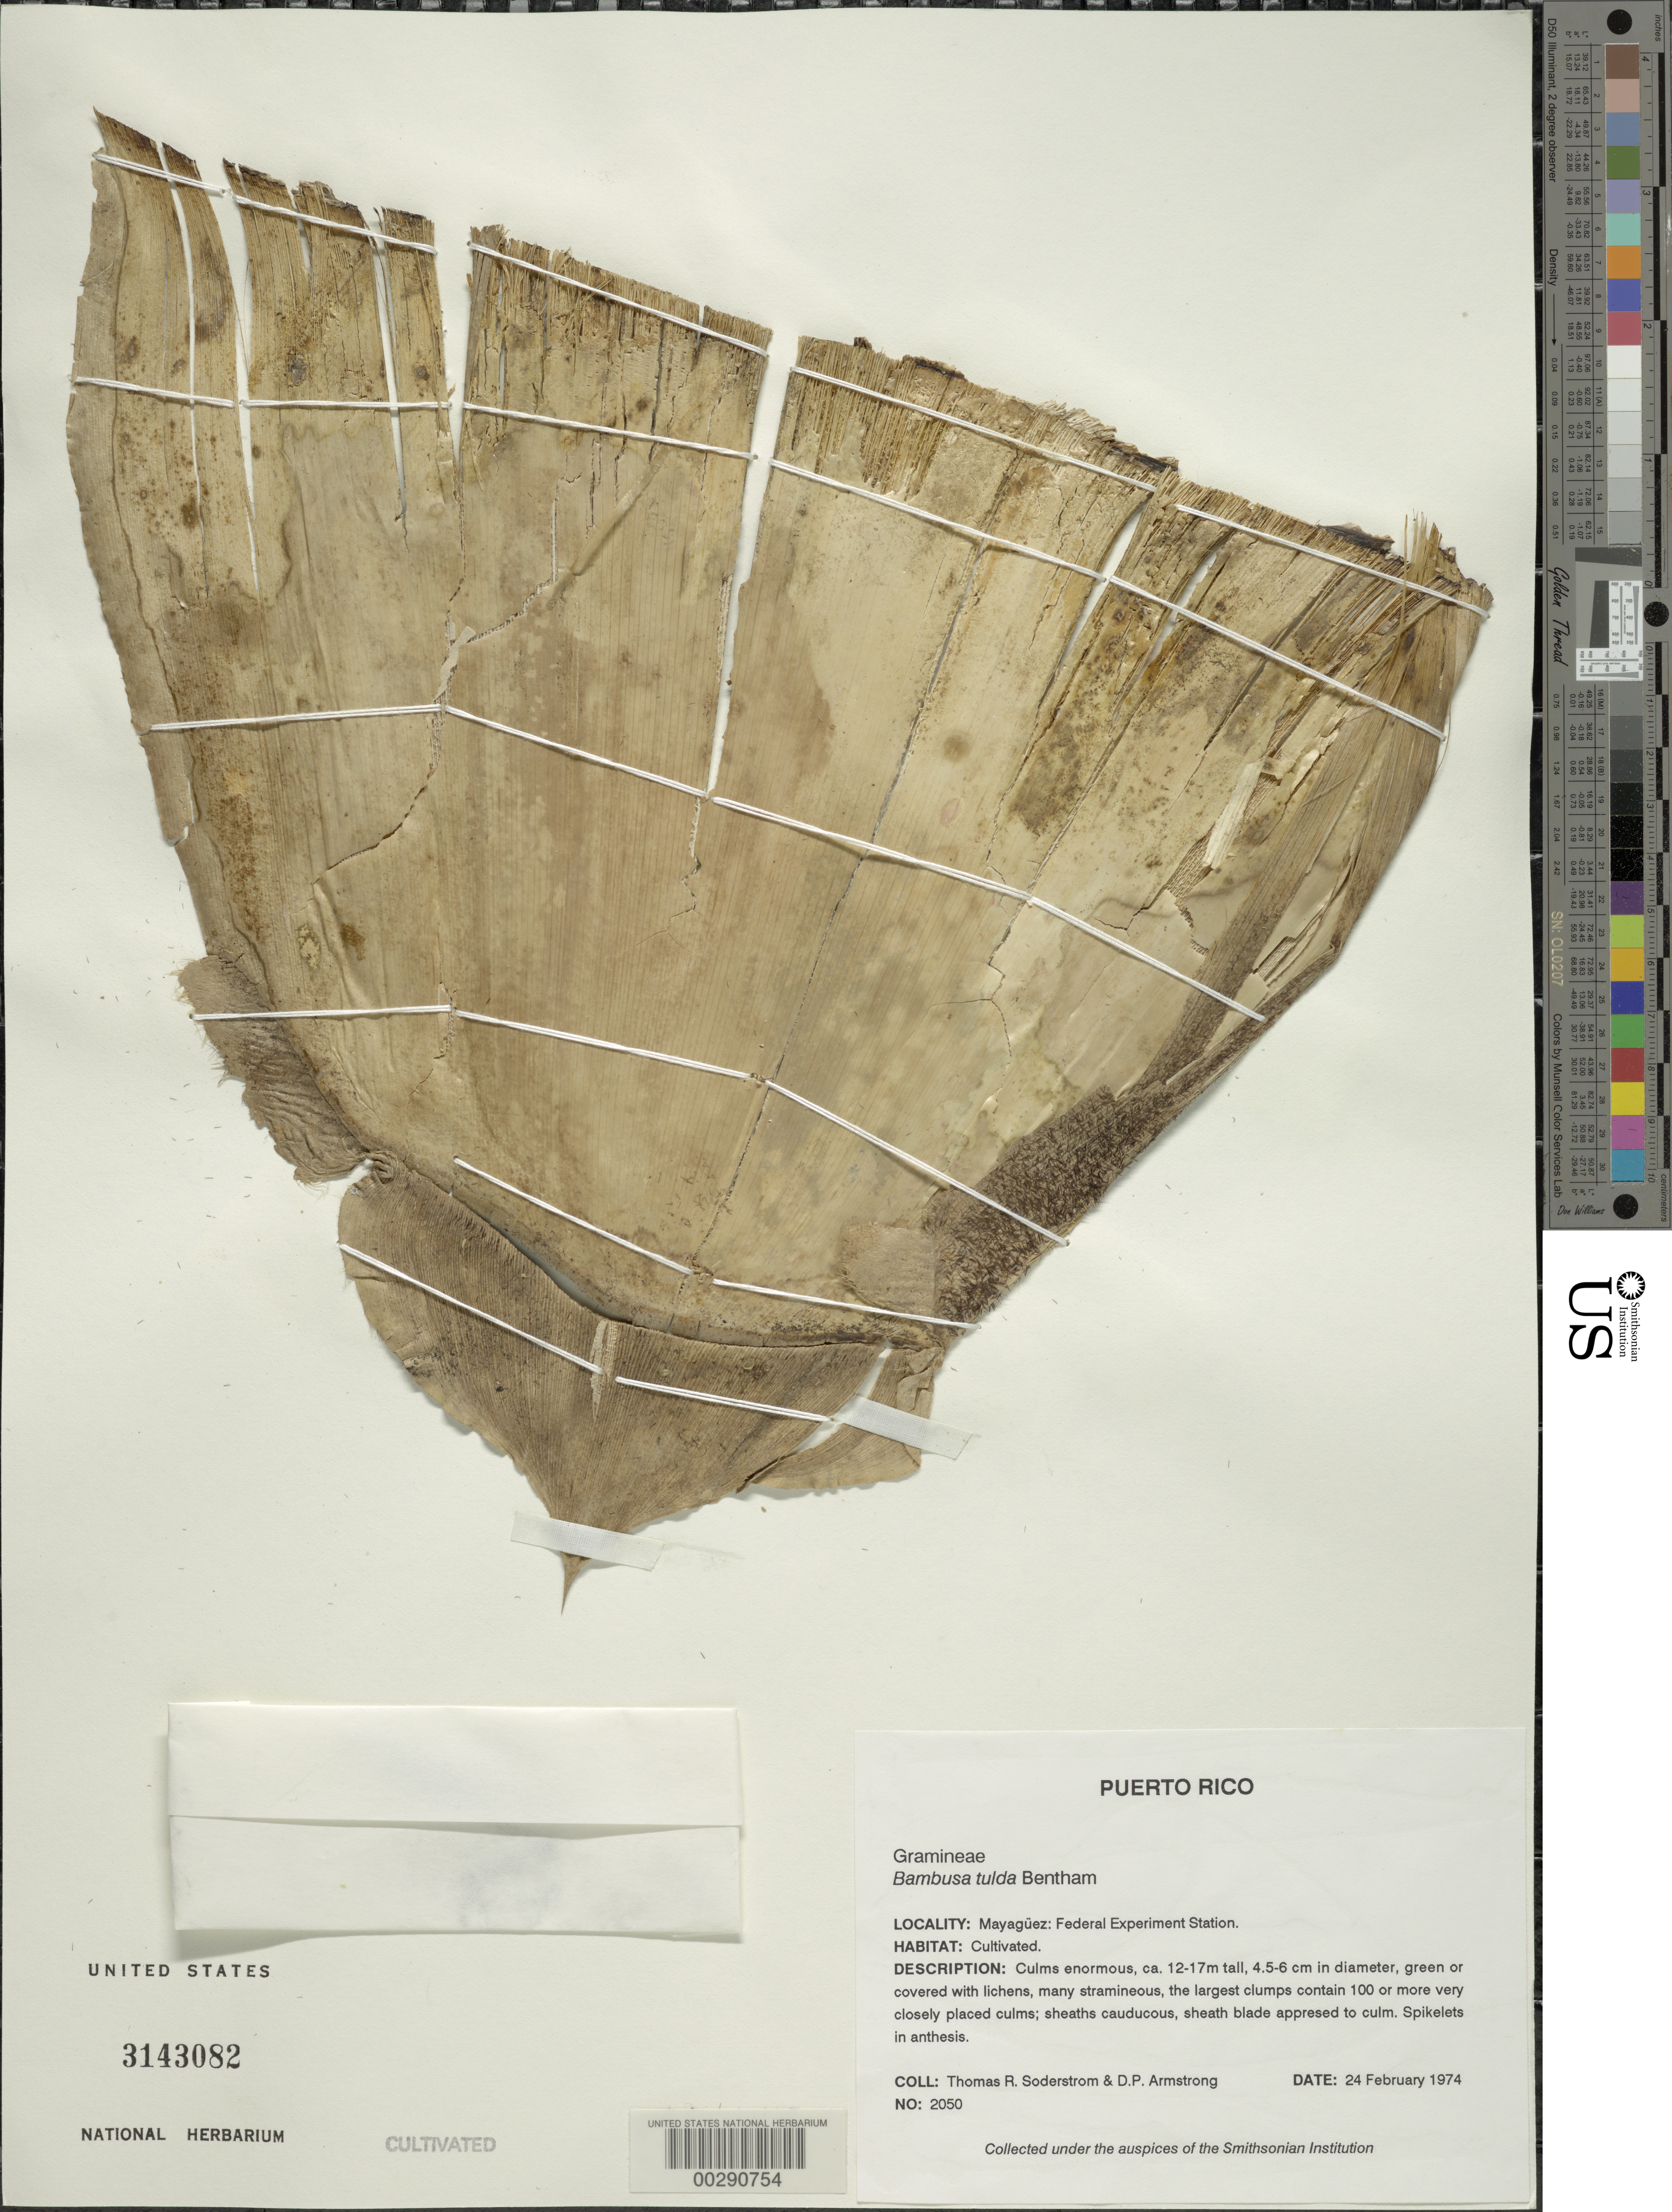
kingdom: Plantae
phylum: Tracheophyta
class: Liliopsida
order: Poales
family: Poaceae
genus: Bambusa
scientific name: Bambusa tulda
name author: Roxb.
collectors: T. R. Soderstrom & D. P. Armstrong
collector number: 2050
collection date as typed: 24 Feb 1974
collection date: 1974-02-24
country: Puerto Rico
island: Greater Antilles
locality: Mayaguez: federal experiment station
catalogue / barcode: US 3143082